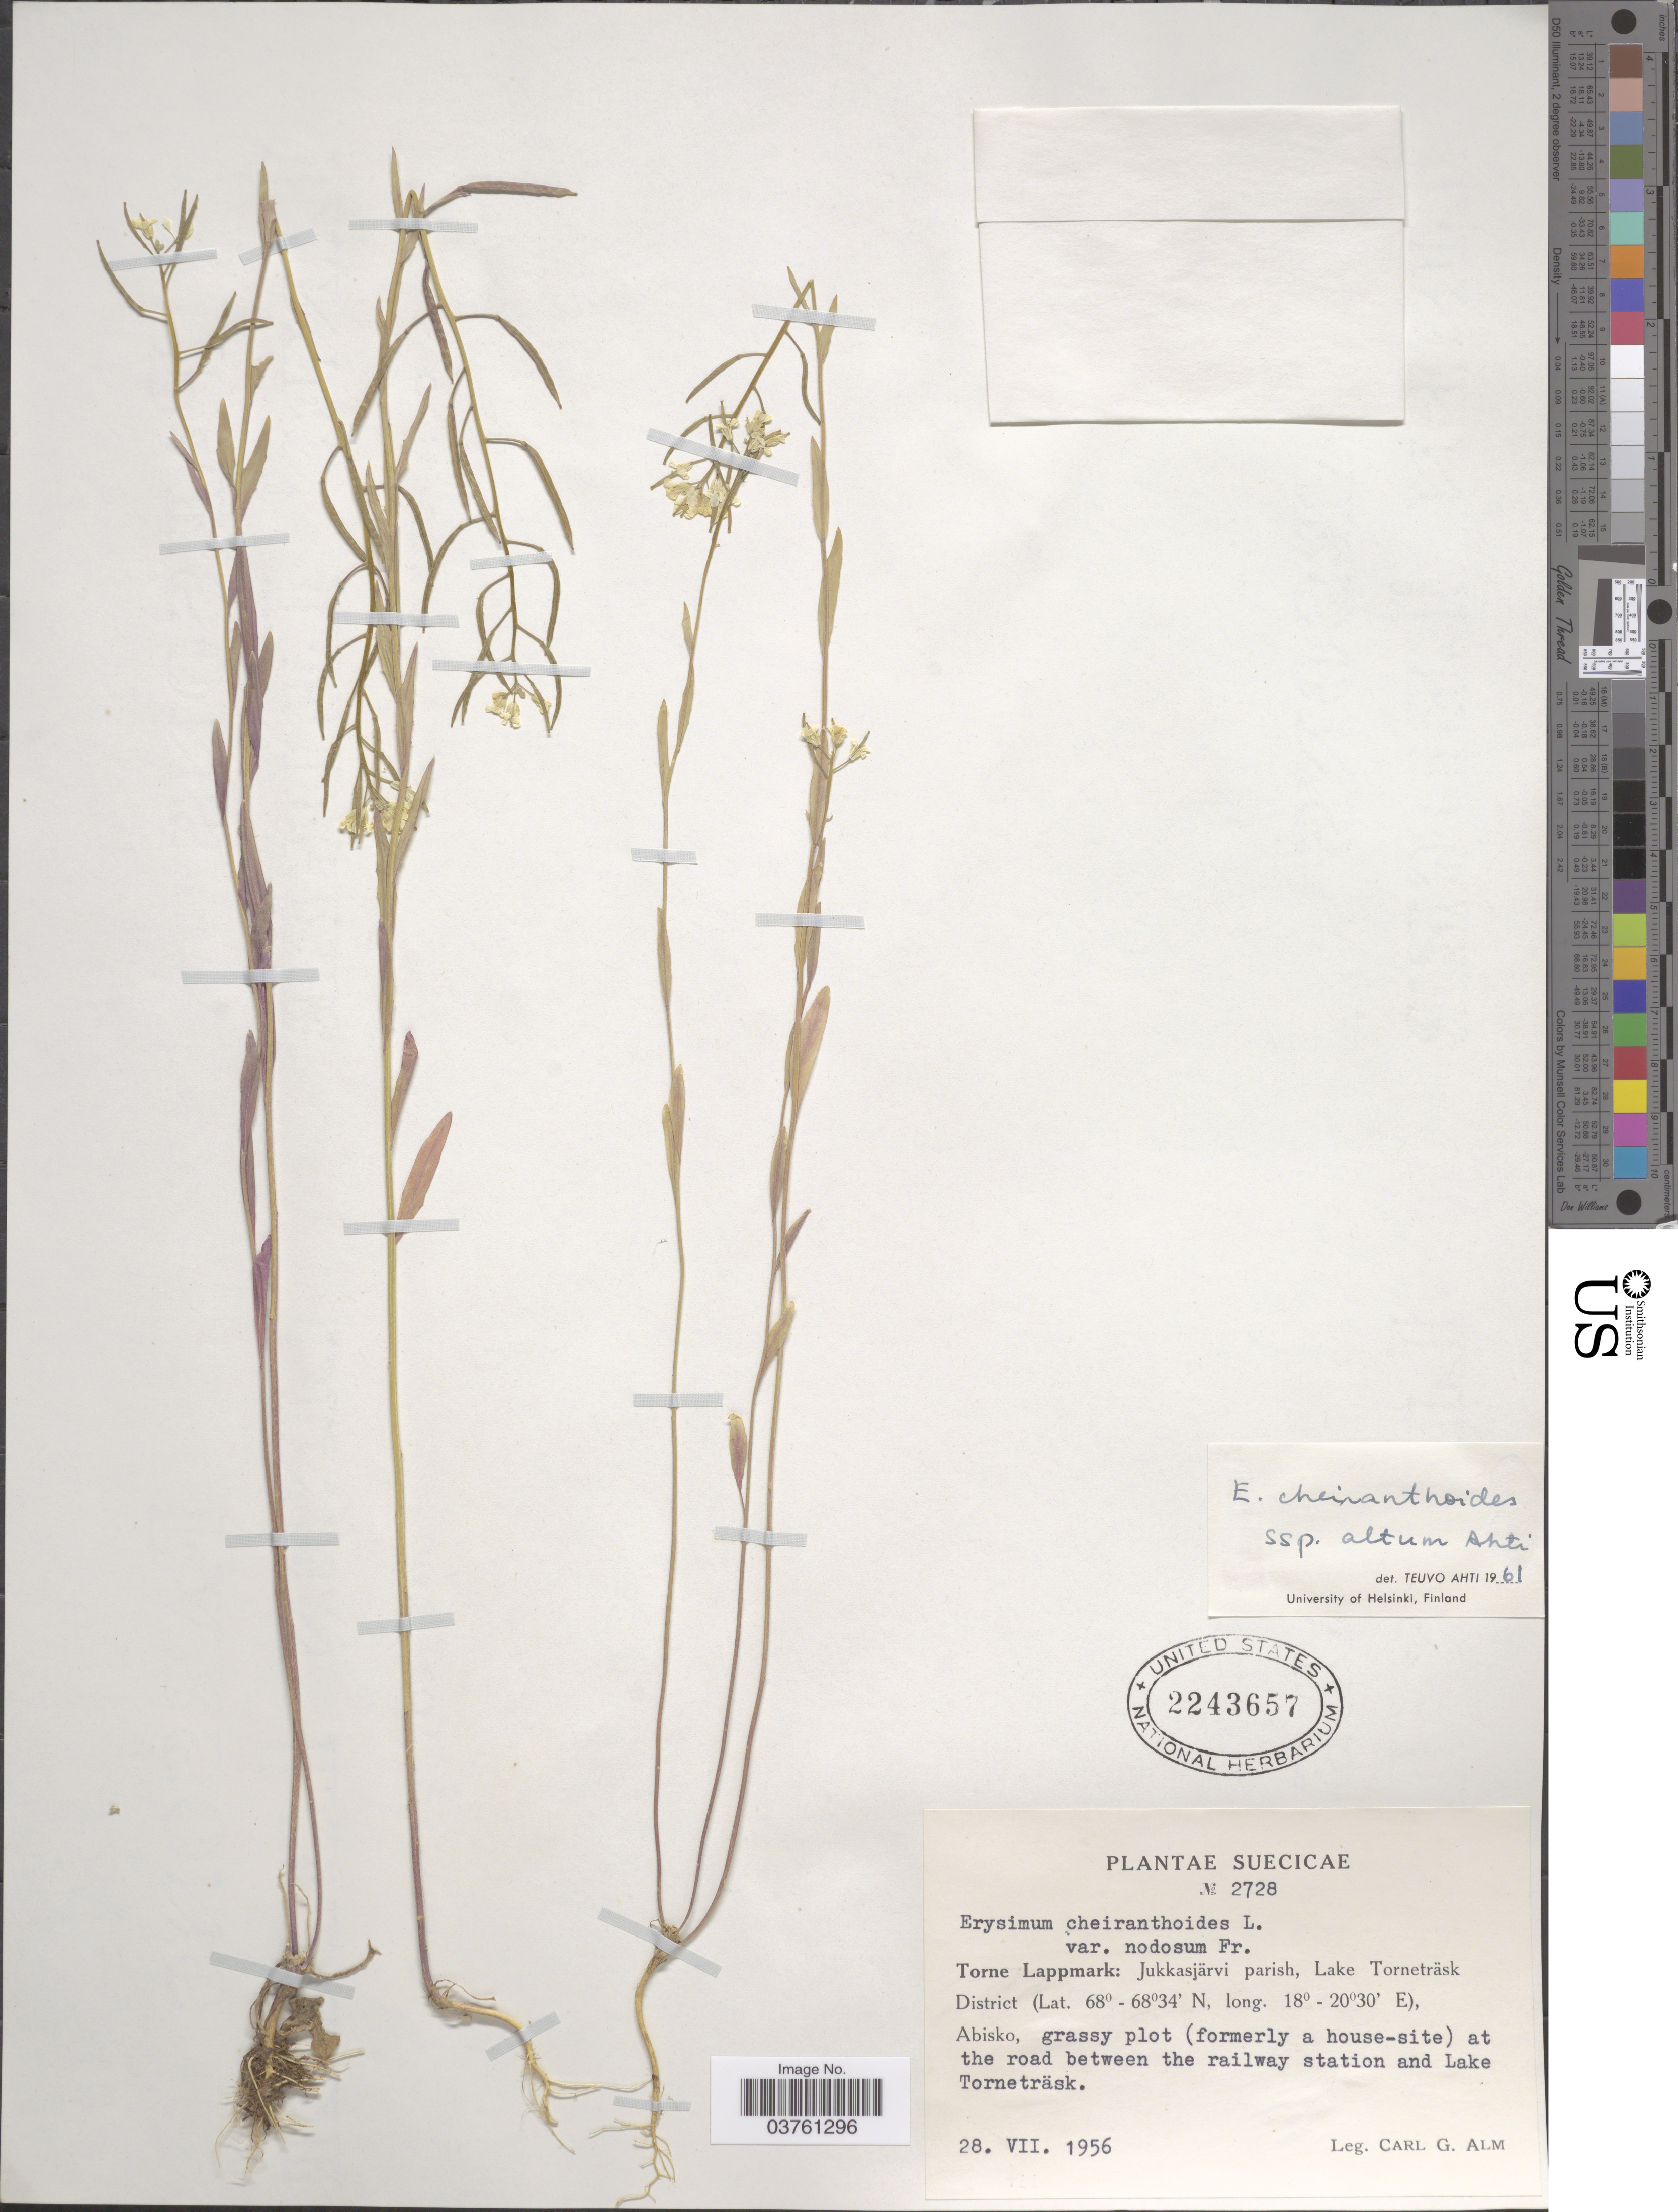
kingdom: Plantae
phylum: Tracheophyta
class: Magnoliopsida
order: Brassicales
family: Brassicaceae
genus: Erysimum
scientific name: Erysimum cheiranthoides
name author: L.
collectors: C. G. Alm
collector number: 2728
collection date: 1956-07-28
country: Sweden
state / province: Norrbotten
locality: Suecicae. Torne Lappmark: Jukkasjärvi parish, Lake Torneträsk District, Abisko, grassy plot (formerly a house-site) at the road between the railway station and Lake Torneträsk.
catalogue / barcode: US 2243657